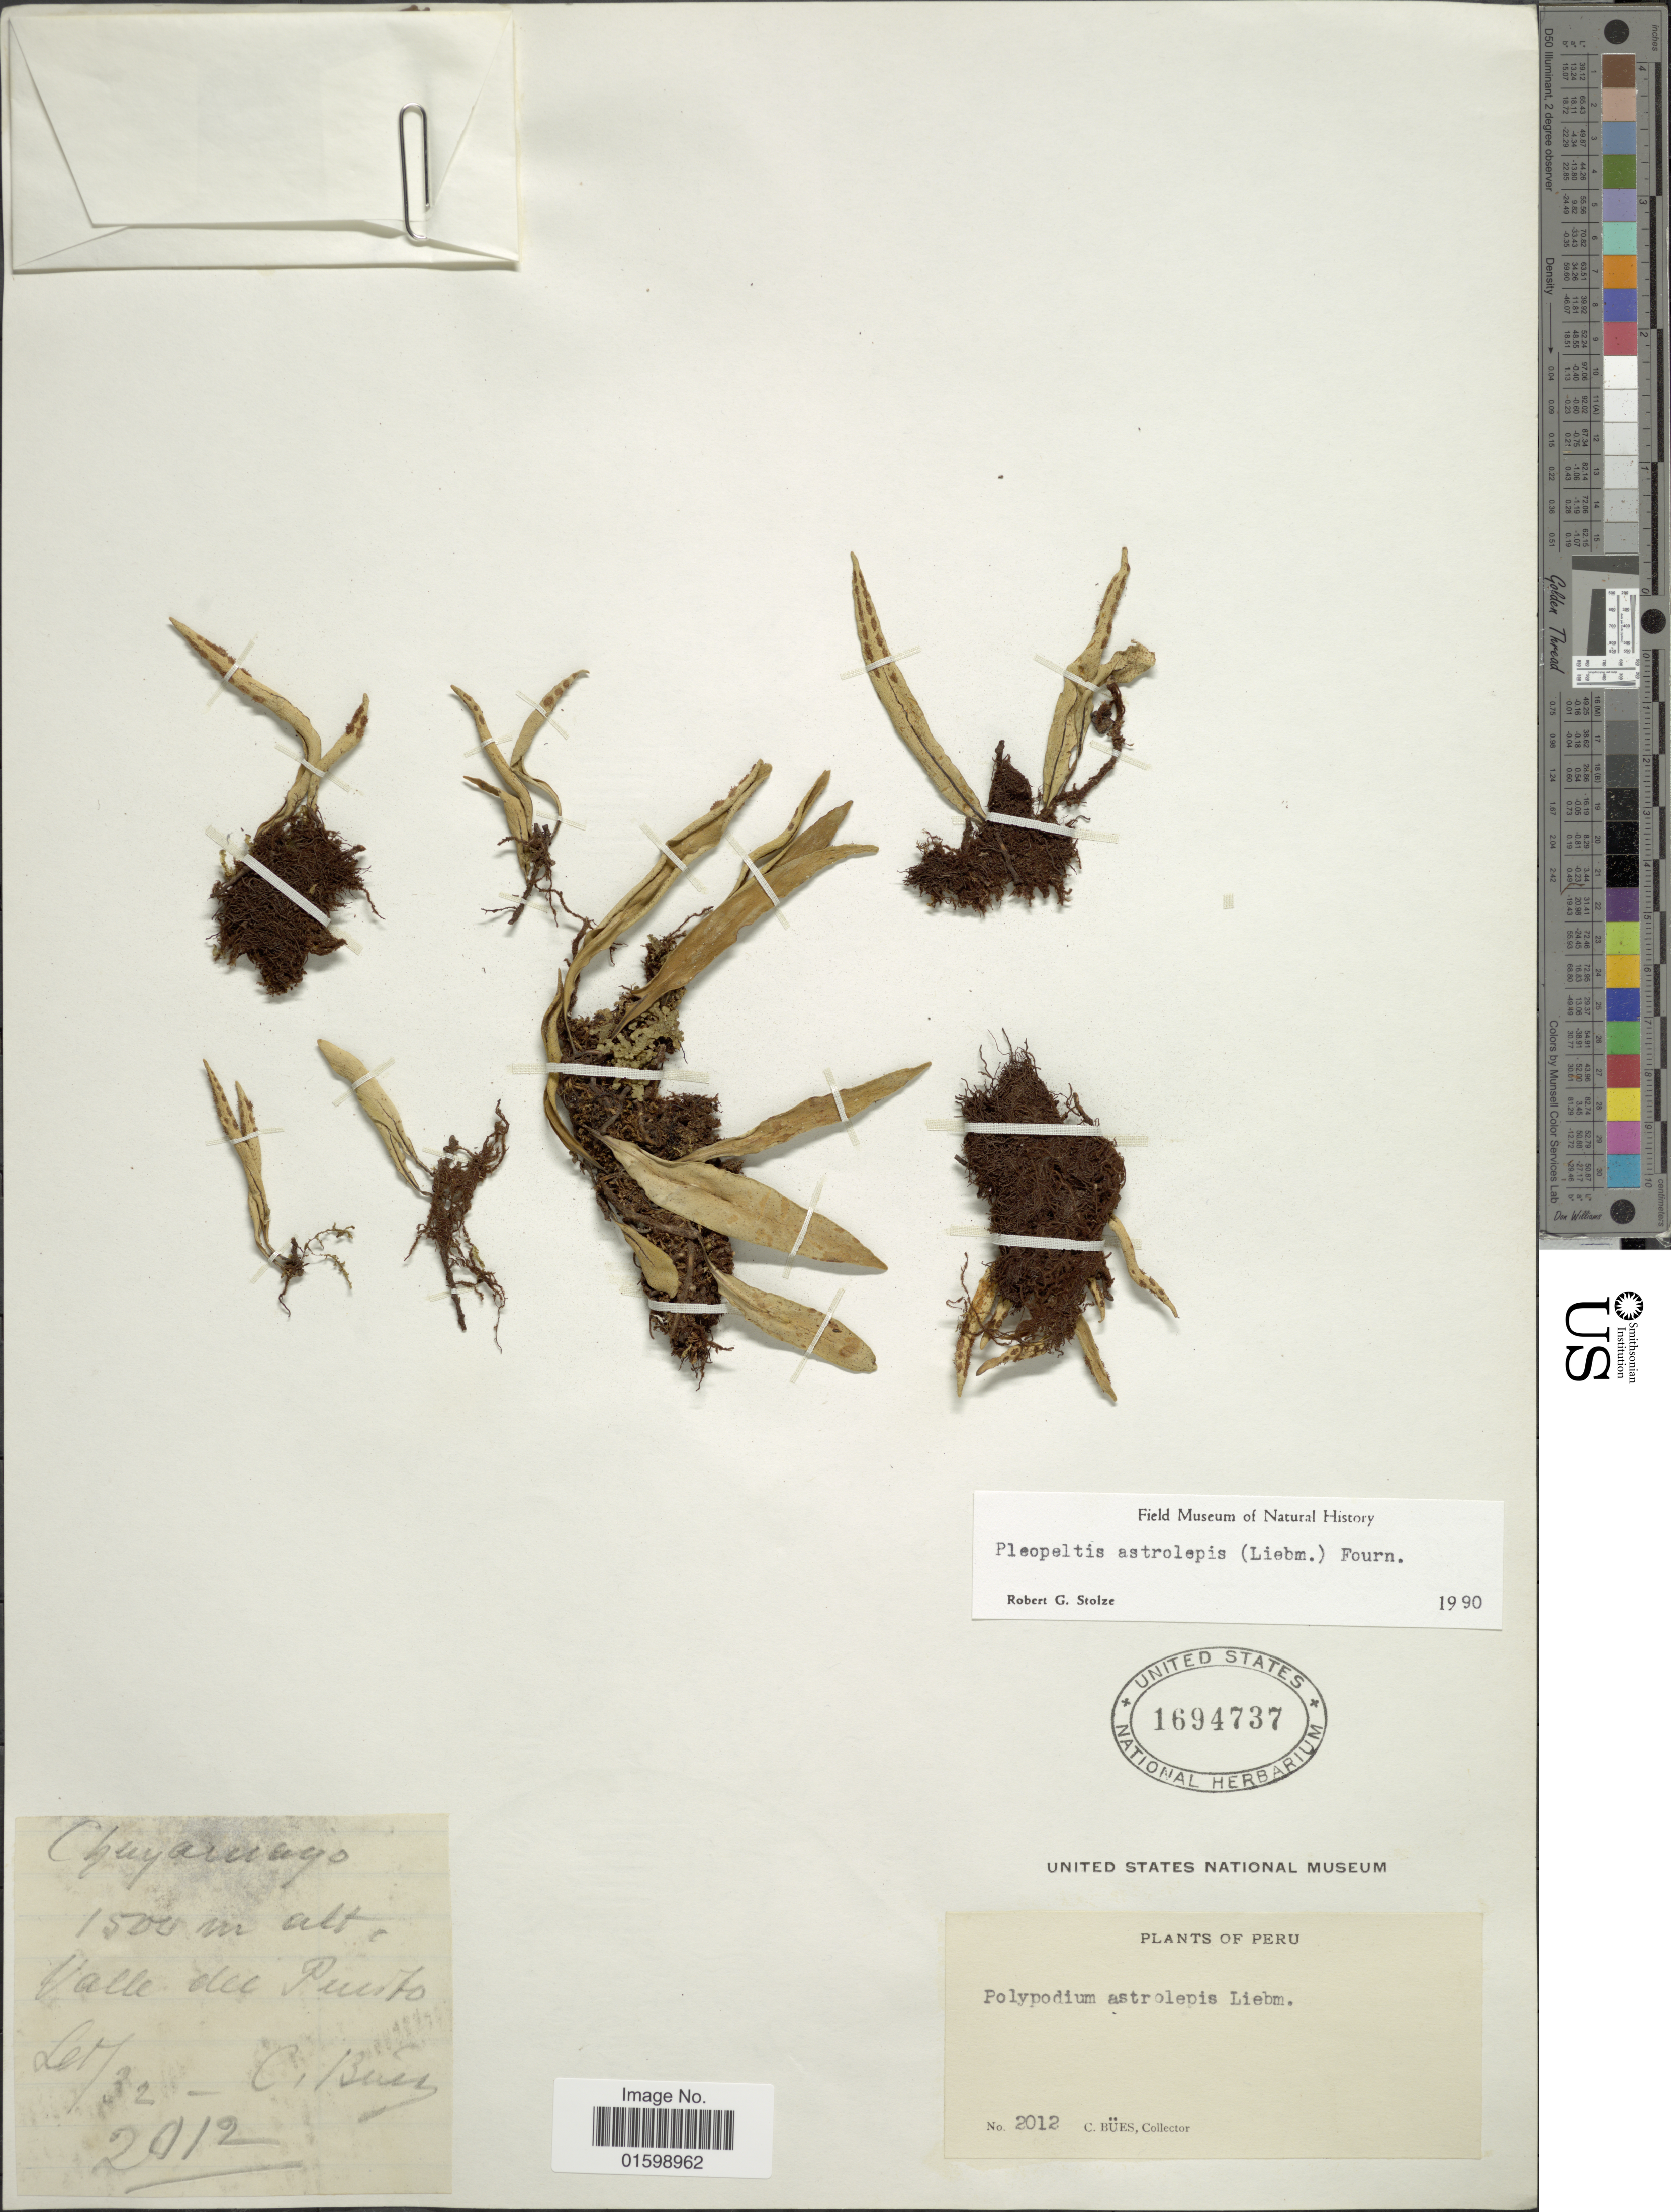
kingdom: Plantae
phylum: Tracheophyta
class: Polypodiopsida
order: Polypodiales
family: Polypodiaceae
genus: Pleopeltis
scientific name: Pleopeltis astrolepis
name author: (Liebm.) E. Fourn.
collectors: C. Bues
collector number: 2012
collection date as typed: Transcribed d/m/y: /9/32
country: Peru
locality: Chanchamayo, Valle del Puerto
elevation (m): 1500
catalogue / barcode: US 1694737